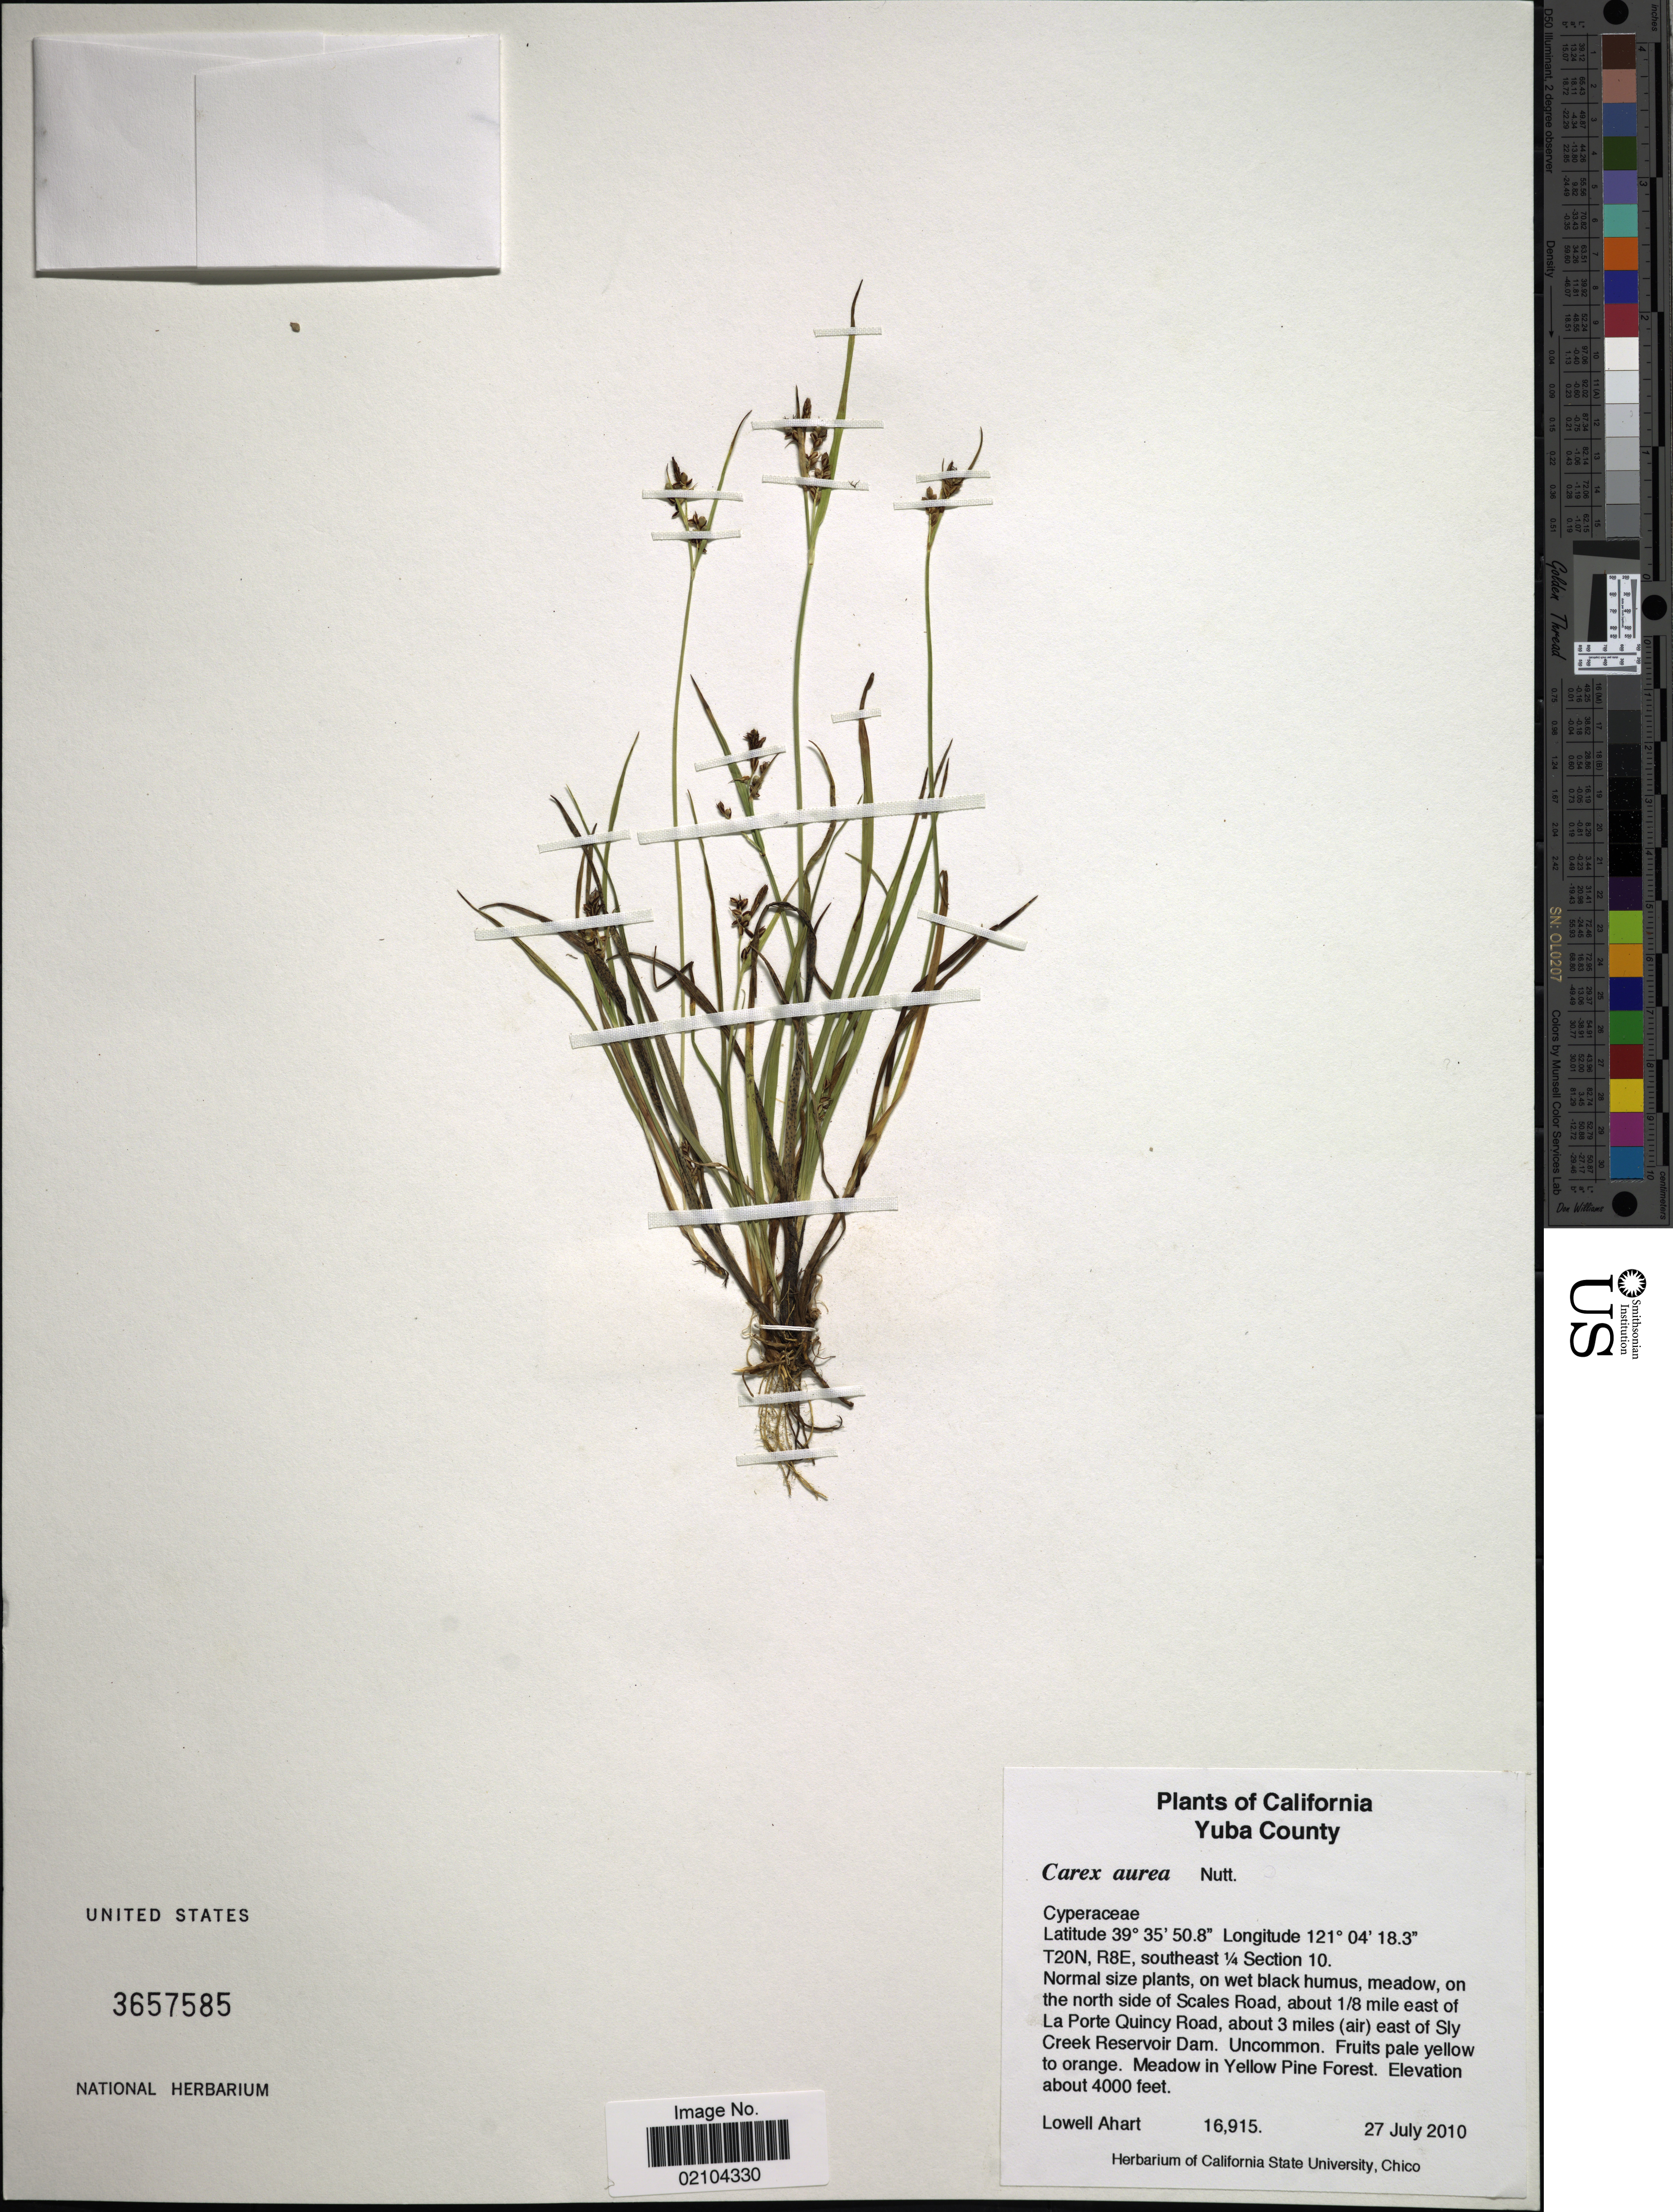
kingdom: Plantae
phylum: Tracheophyta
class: Liliopsida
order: Poales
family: Cyperaceae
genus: Carex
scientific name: Carex aurea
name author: Nutt.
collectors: L. Ahart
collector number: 16915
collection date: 2010-07-27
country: United States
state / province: California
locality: California. T20N, R8E, southeast ¼ Section 10. On the north side of Scales Road, about 1/8 mile east of La Porte Quincy Road, about 3 miles (air) east of Sly Creek Reservoir Dam.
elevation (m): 1219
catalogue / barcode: US 3657585